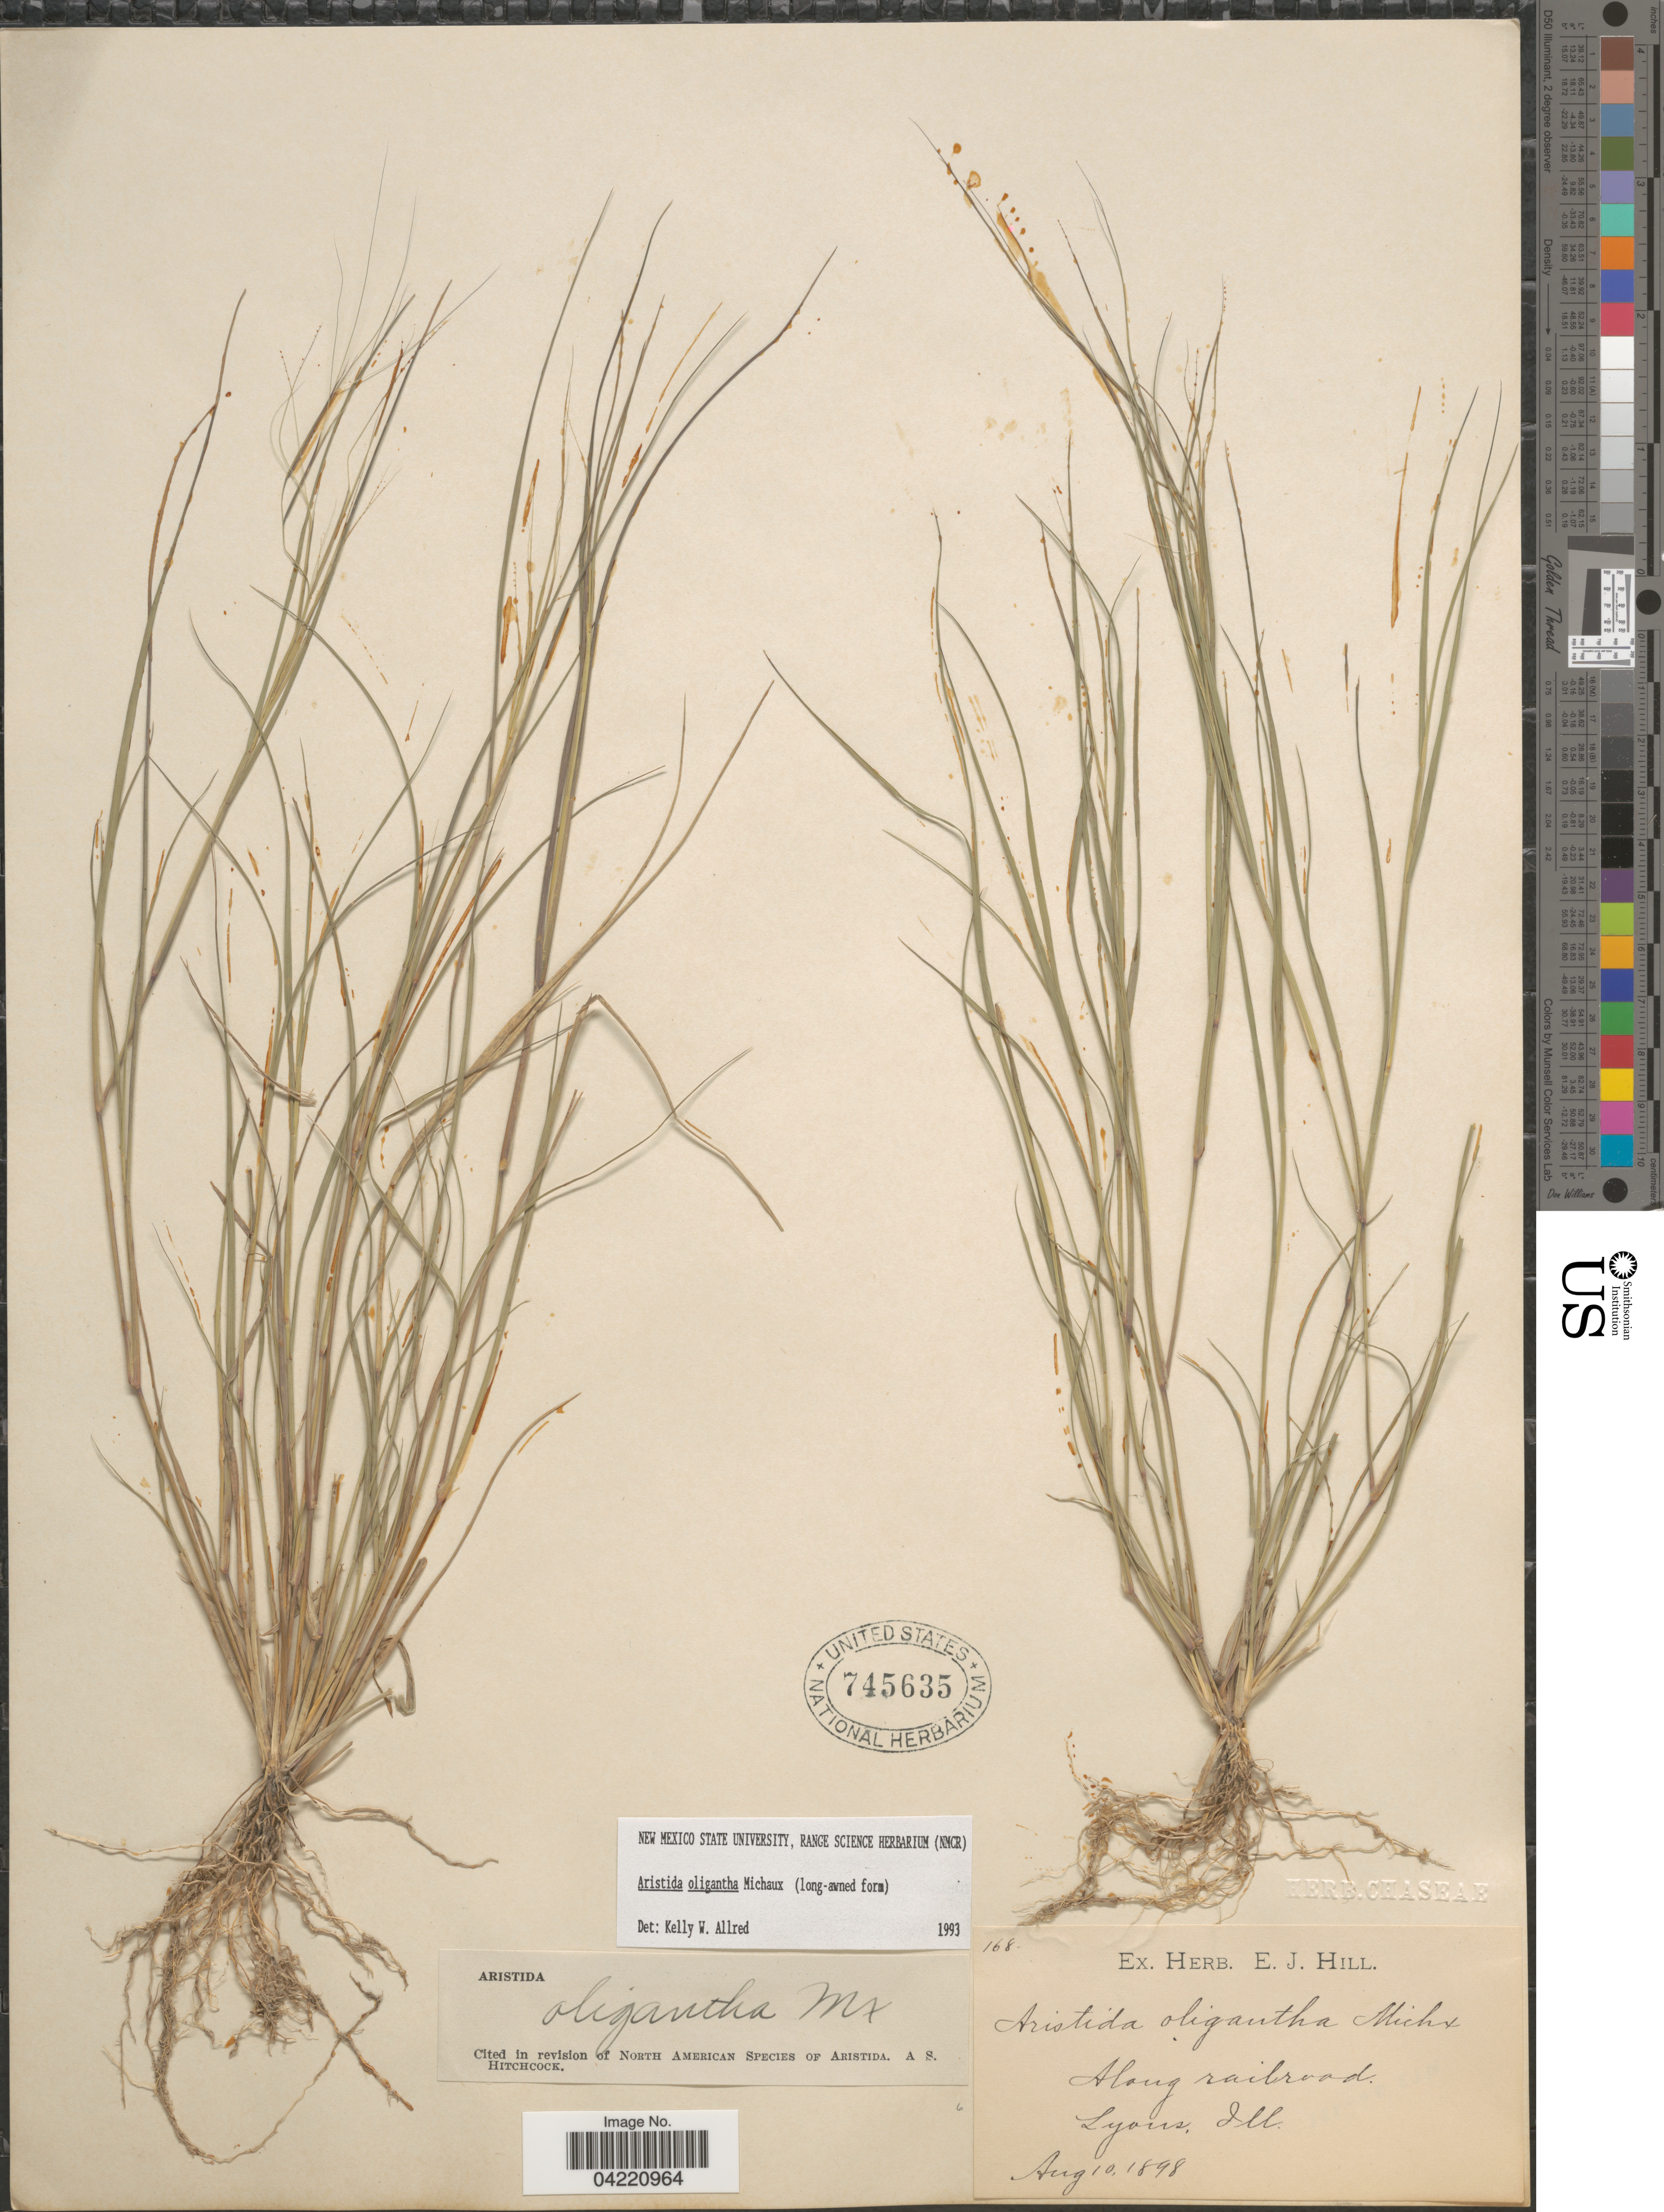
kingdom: Plantae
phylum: Tracheophyta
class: Liliopsida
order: Poales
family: Poaceae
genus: Aristida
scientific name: Aristida oligantha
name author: Michx.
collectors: Ex herb. E. J. Hill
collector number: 168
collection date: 1898-08-10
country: United States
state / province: Illinois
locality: Along railroad Lyons.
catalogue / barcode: US 745635